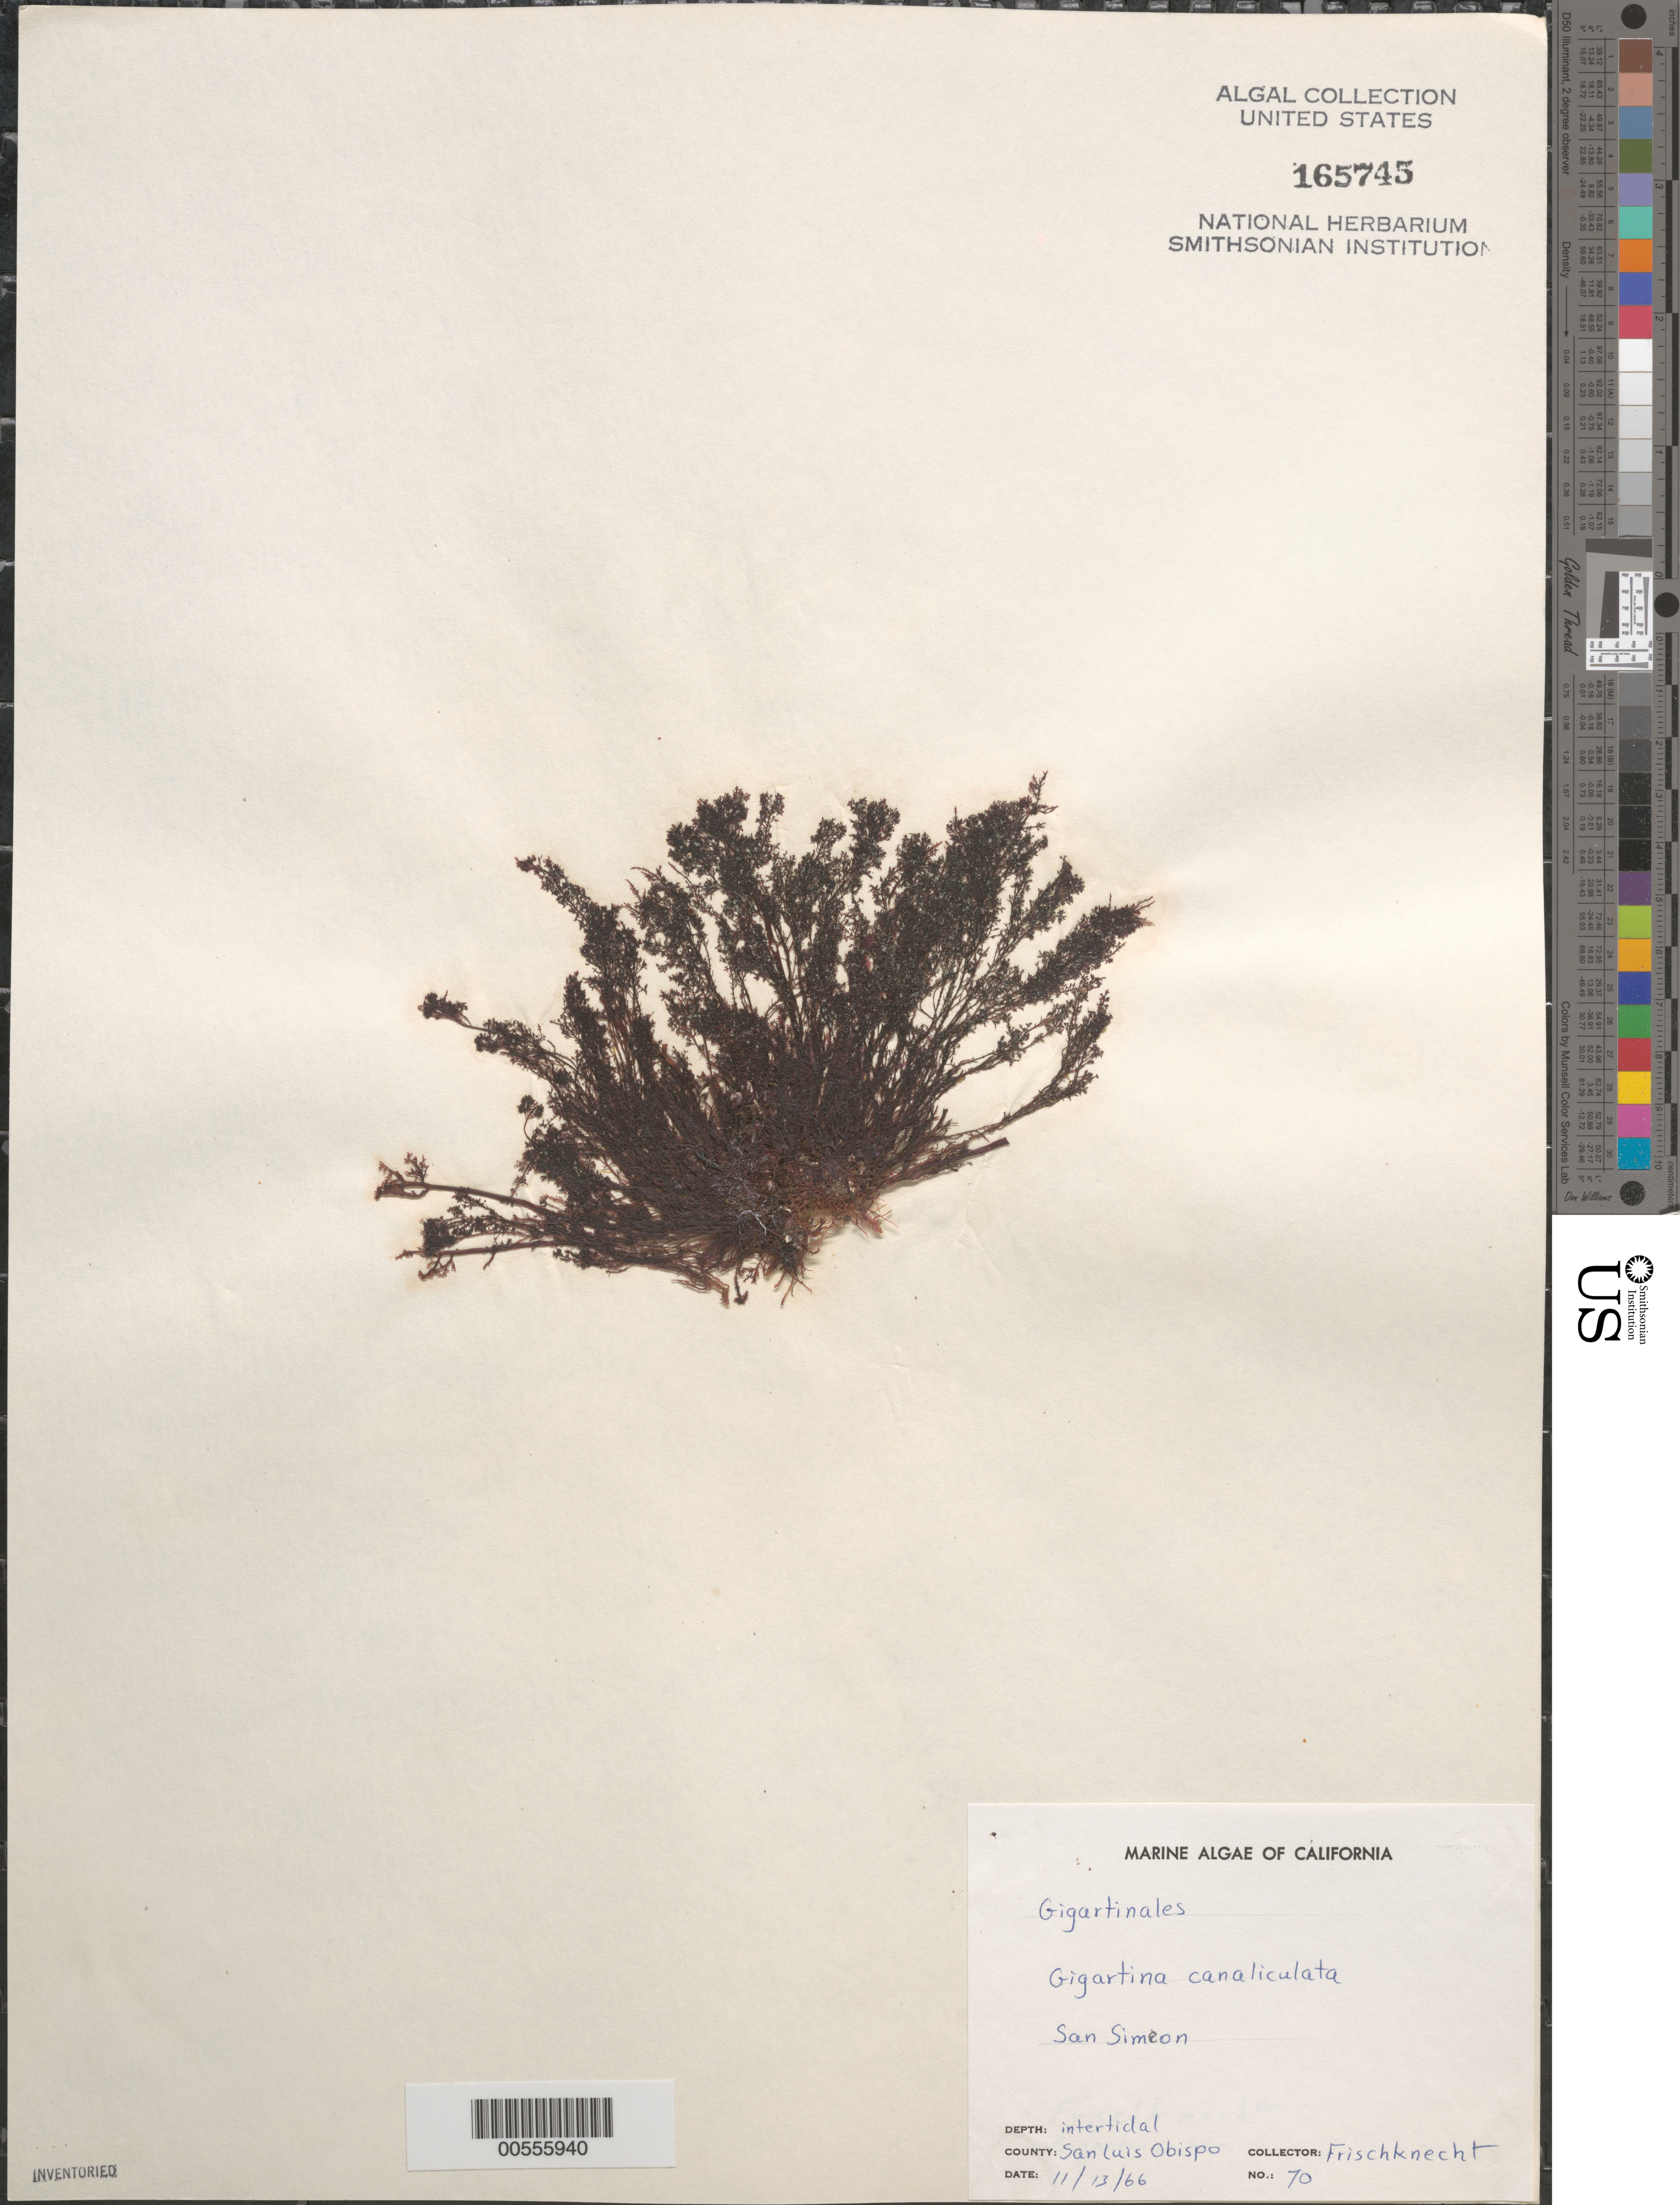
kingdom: Plantae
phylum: Rhodophyta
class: Florideophyceae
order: Gigartinales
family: Gigartinaceae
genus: Chondracanthus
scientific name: Chondracanthus canaliculatus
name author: (Harv.) Guiry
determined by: Algae name updating Project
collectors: -. Frischknecht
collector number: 70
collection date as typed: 13 Nov 1966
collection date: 1966-11-13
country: United States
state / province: California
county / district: San Luis Obispo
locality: San Simeon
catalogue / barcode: US 165745